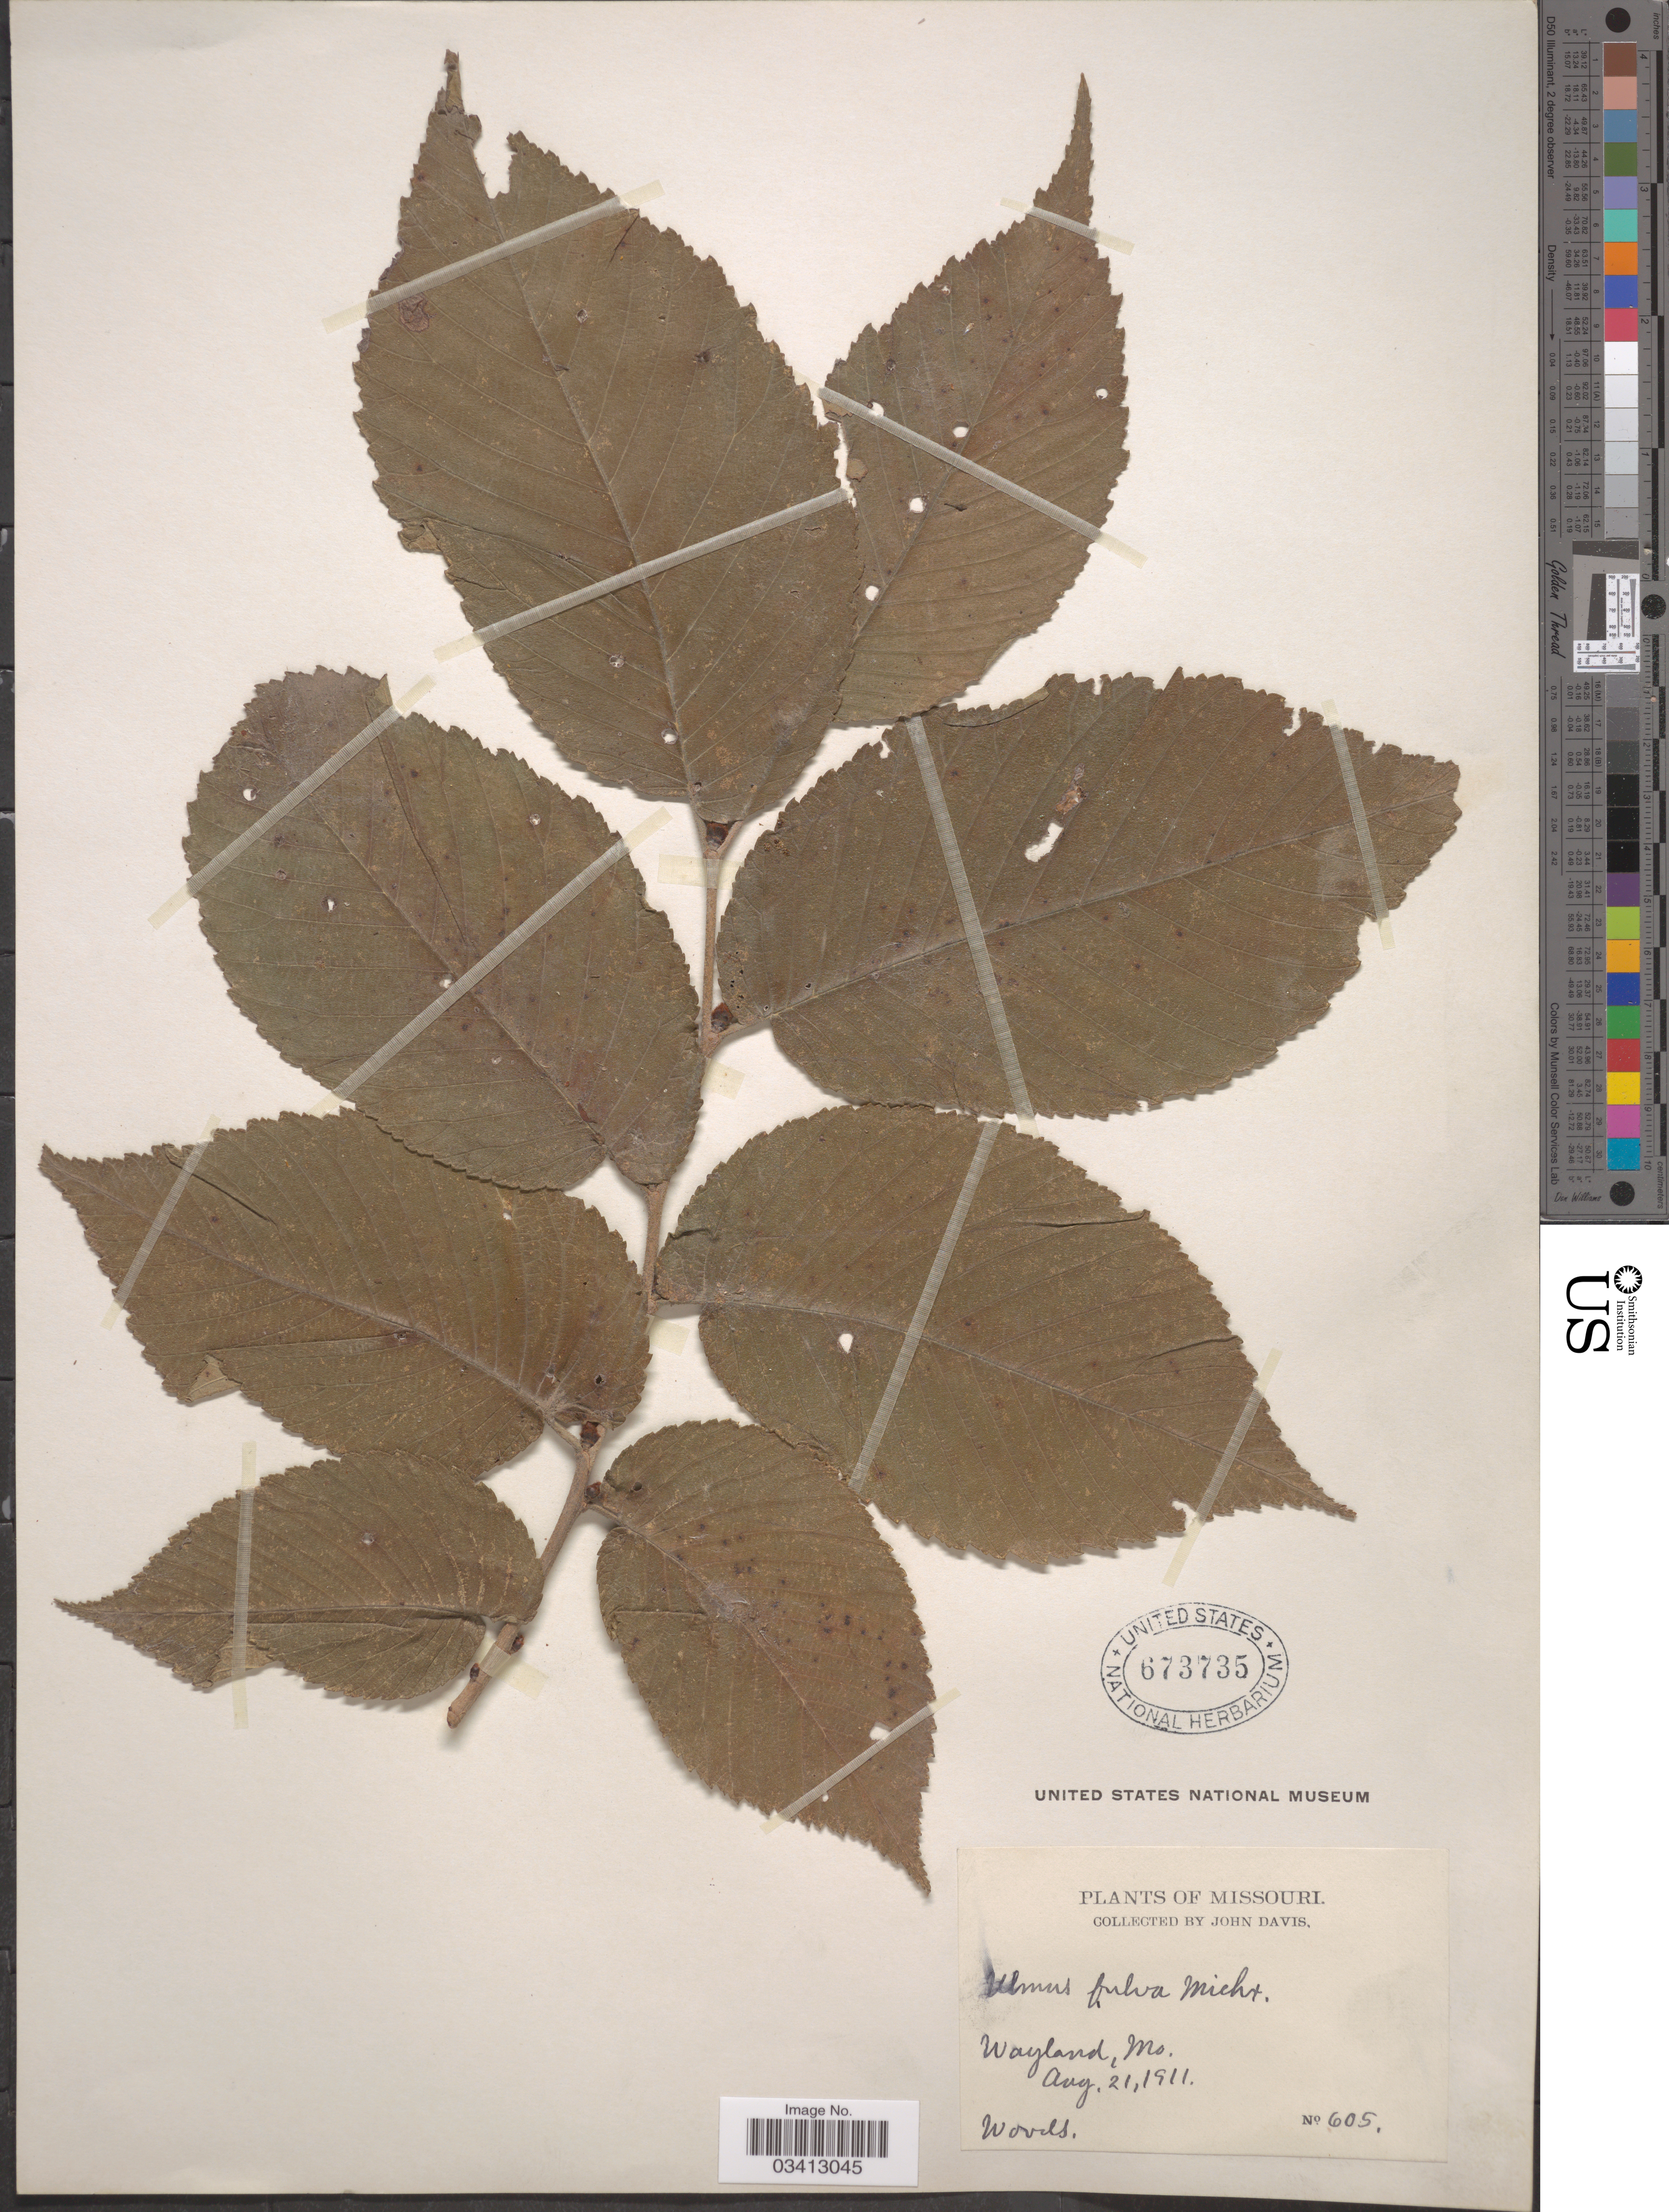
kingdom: Plantae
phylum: Tracheophyta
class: Magnoliopsida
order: Rosales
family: Ulmaceae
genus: Ulmus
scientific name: Ulmus rubra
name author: Muhl.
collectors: J. Davis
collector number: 605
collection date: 1911-08-21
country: United States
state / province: Missouri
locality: Wayland.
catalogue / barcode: US 673735